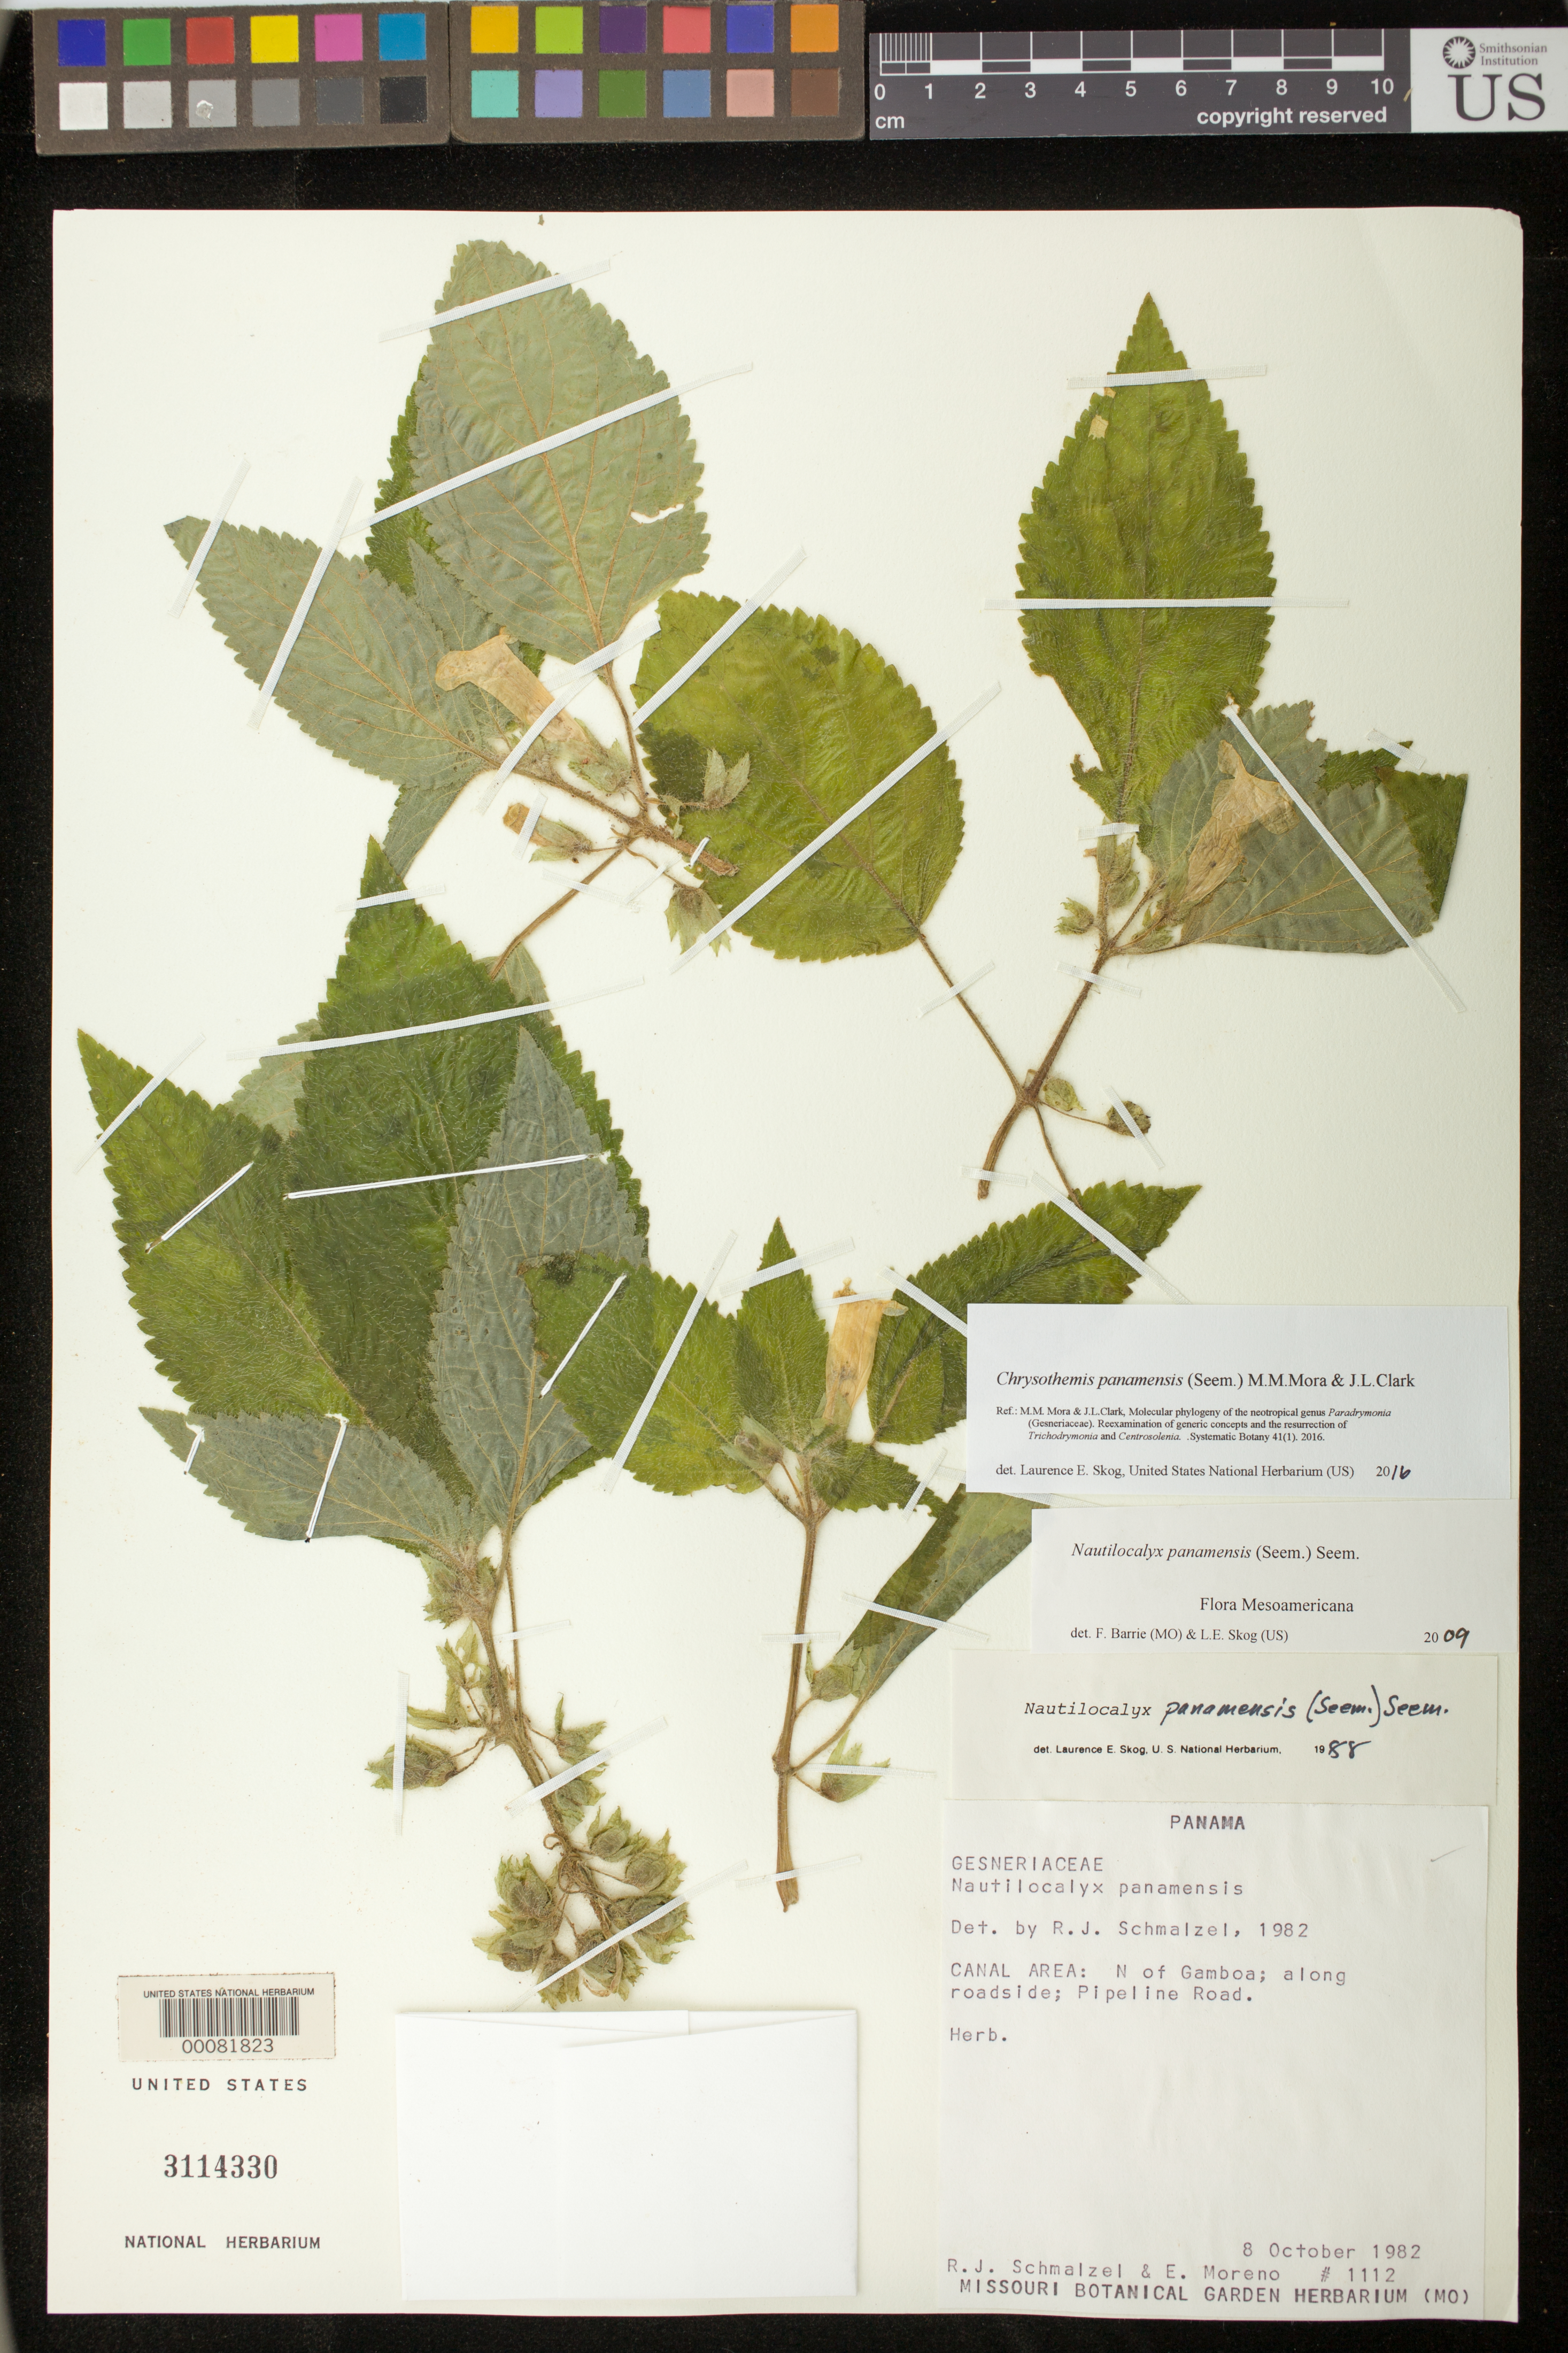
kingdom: Plantae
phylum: Tracheophyta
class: Magnoliopsida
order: Lamiales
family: Gesneriaceae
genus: Chrysothemis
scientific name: Chrysothemis panamensis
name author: (Seem.) M.M. Mora & J.L. Clark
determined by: Skog, Laurence E.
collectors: R. Schmalzel & E. Moreno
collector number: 1112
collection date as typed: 08 Oct 1982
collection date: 1982-10-08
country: Panama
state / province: Colón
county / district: Canal Zone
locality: N of Gamboa, Pipeline Road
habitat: Along roadside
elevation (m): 50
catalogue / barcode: US 3114330